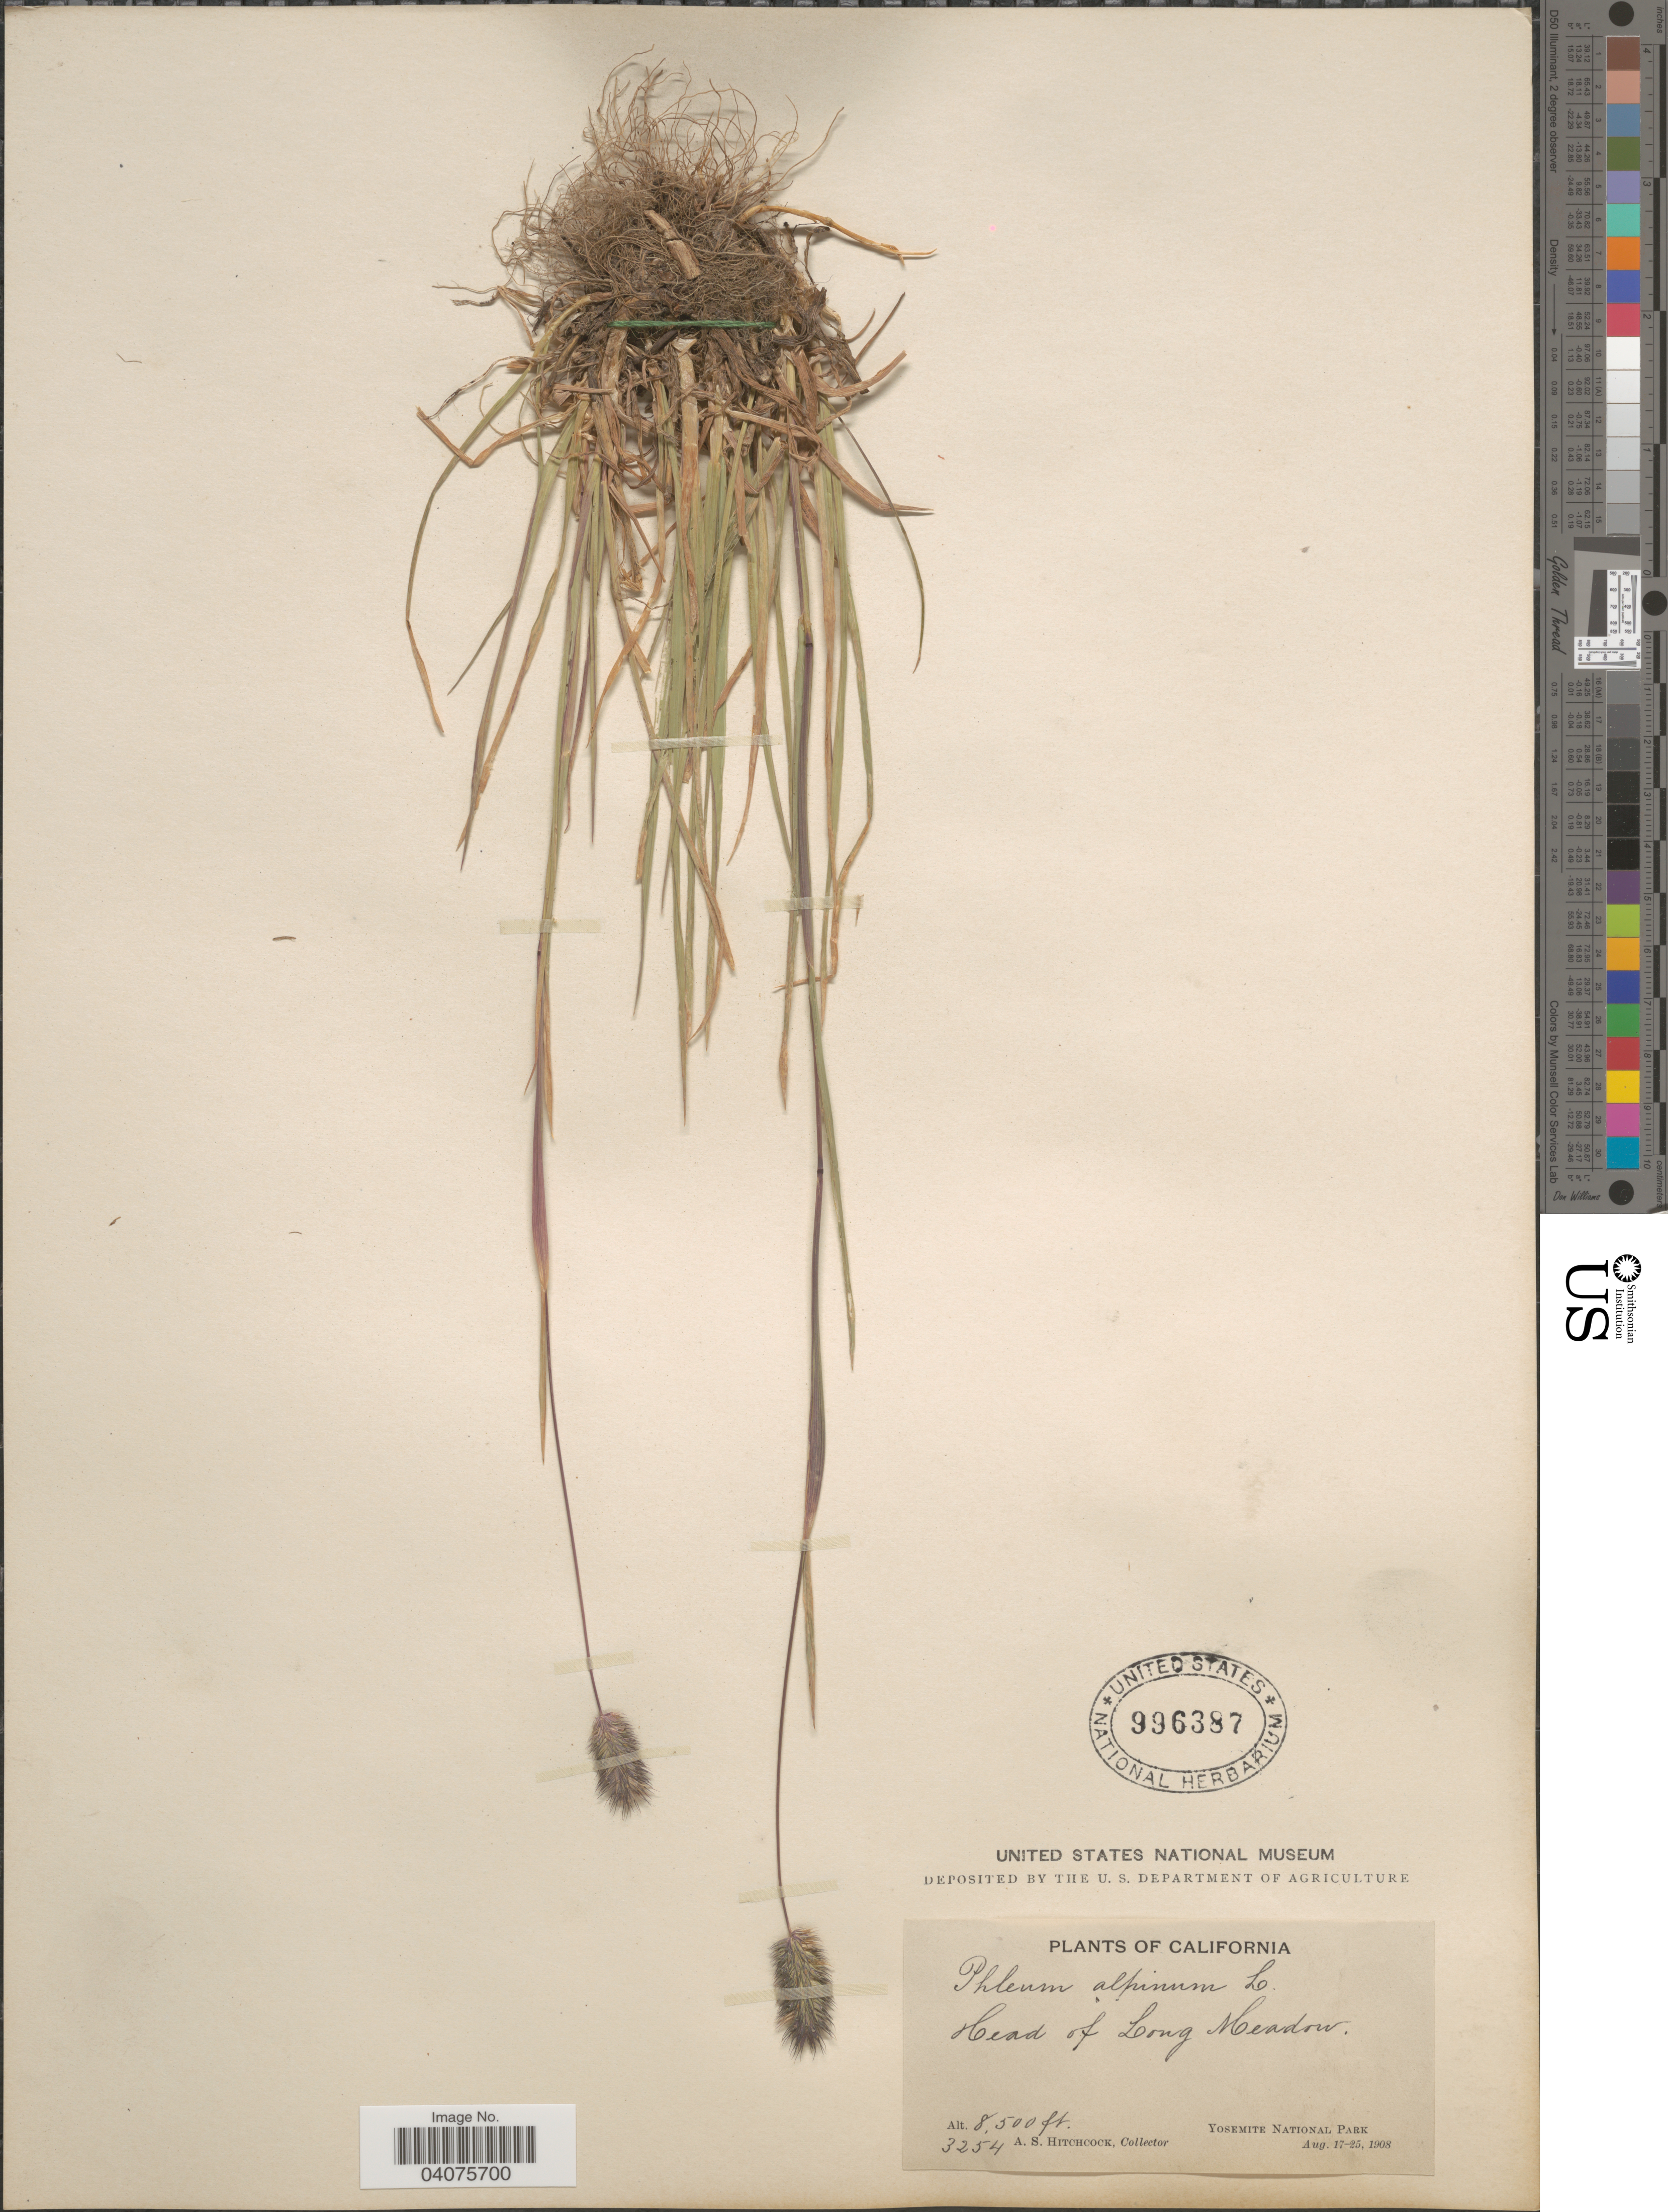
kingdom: Plantae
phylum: Tracheophyta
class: Liliopsida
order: Poales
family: Poaceae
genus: Phleum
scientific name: Phleum alpinum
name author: L.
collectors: A. S. Hitchcock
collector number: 3254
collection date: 1908-08-17/1908-08-25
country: United States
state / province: California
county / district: Mariposa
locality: Head of Long Meadow. Yosemite National Park.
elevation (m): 2591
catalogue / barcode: US 996387